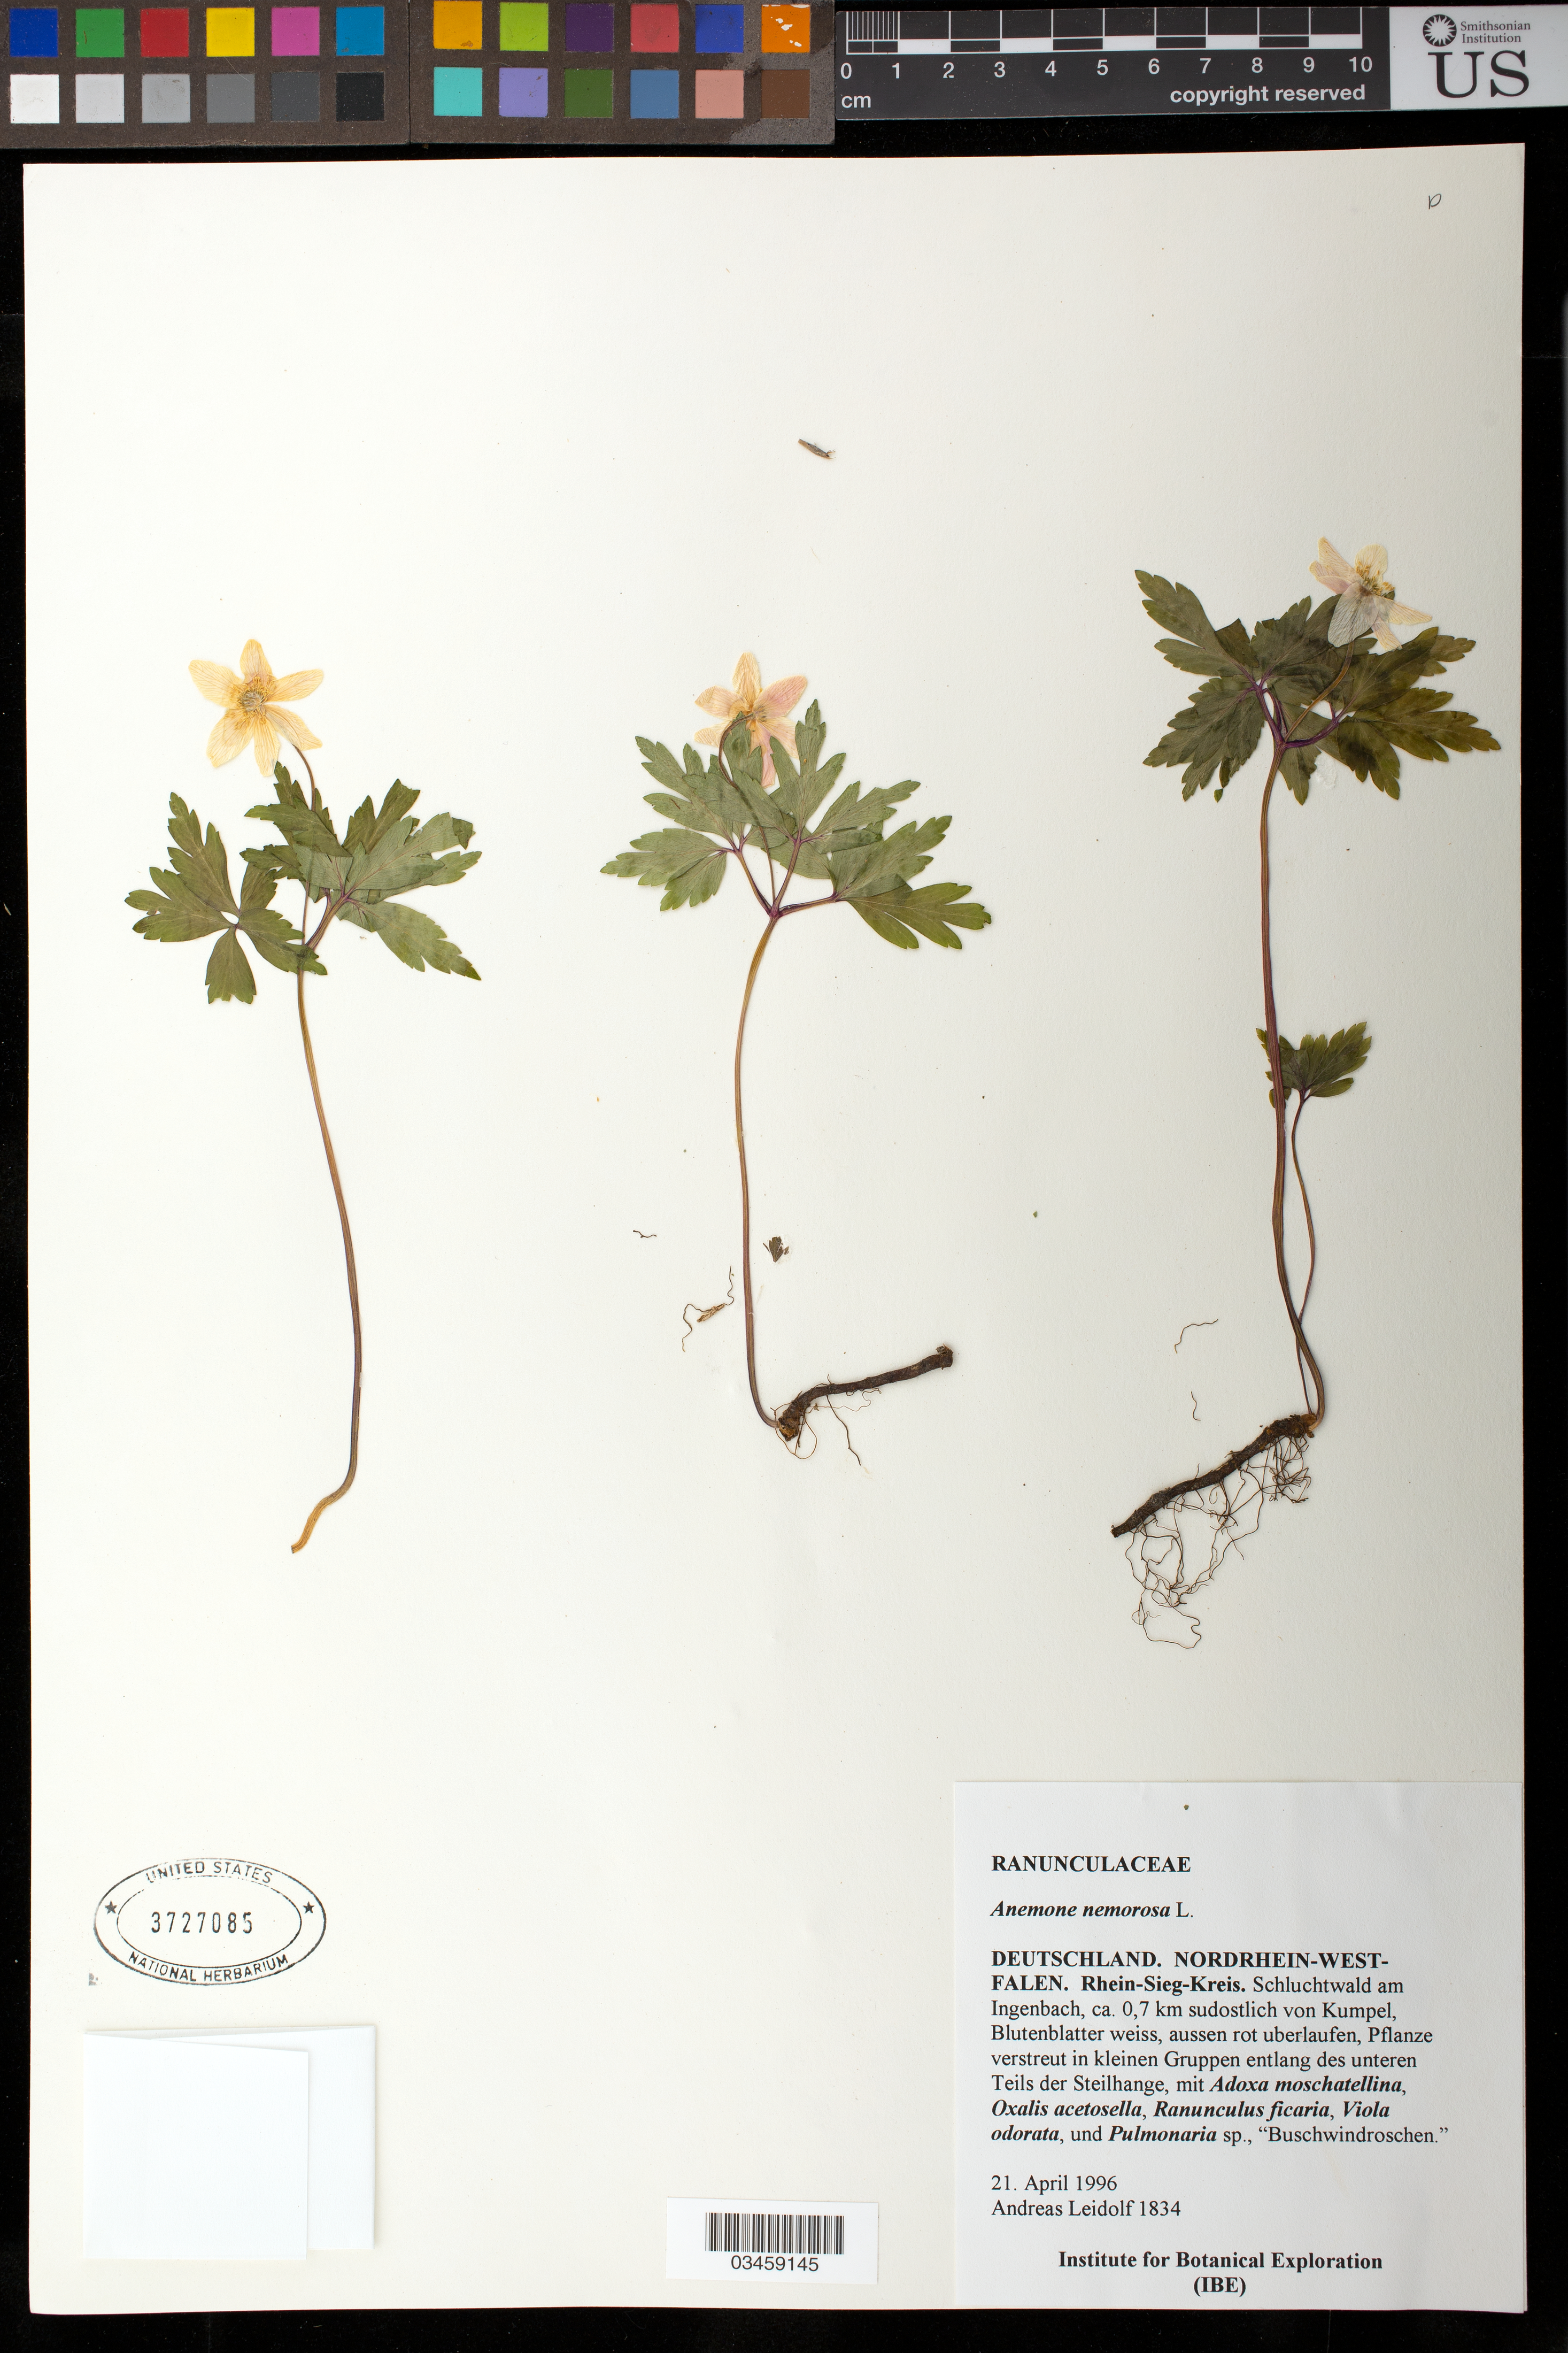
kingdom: Plantae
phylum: Tracheophyta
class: Magnoliopsida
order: Ranunculales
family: Ranunculaceae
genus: Anemone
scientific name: Anemone nemorosa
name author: L.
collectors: A. Liedolf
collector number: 1834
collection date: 1996-04-21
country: Germany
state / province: Nordrhein-Westfalen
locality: Rhein-Sieg-Kreis, 0.7 km sudostlich von Kumpel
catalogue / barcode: US 3727085